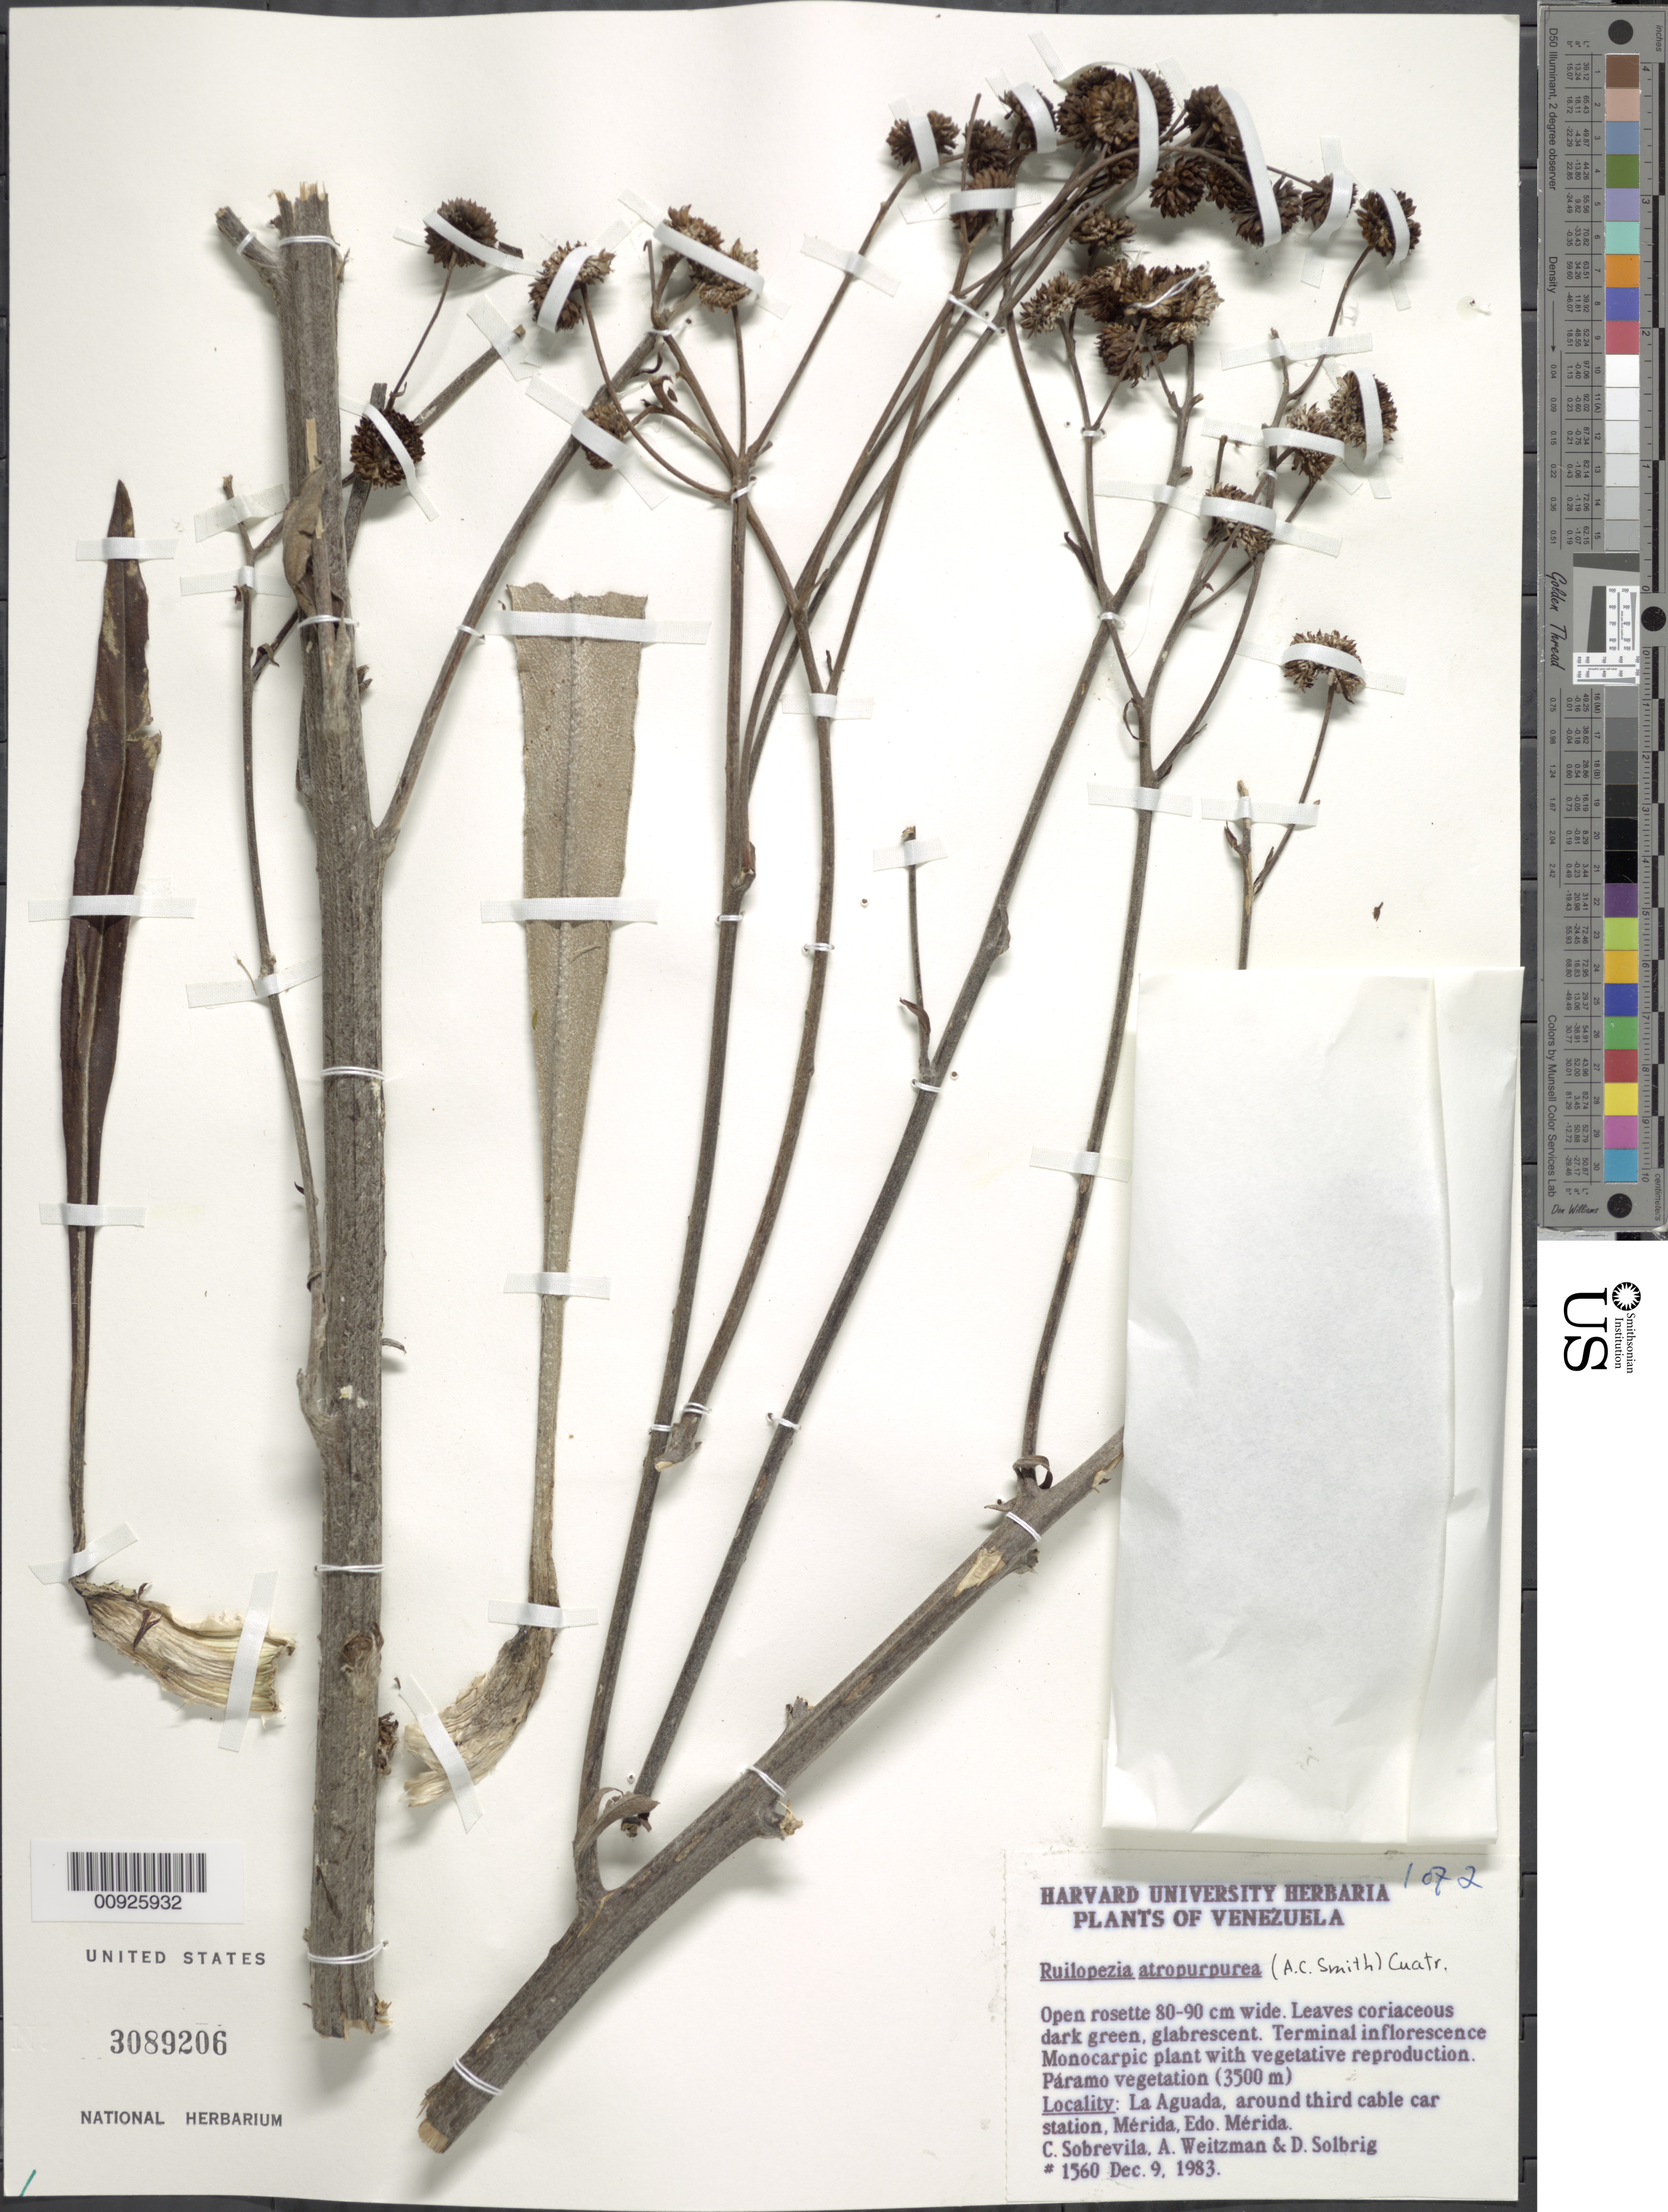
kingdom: Plantae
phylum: Tracheophyta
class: Magnoliopsida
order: Asterales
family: Asteraceae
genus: Ruilopezia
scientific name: Ruilopezia atropurpurea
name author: (A.C. Sm.) Cuatrec.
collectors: C. Sobrevila, A. Weitzman & D. Solbrig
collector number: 1560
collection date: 1983-12-09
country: Venezuela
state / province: Mérida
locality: La Aguada, around the third cable car station.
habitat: Páramo vegetation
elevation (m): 3500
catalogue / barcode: US 3089206